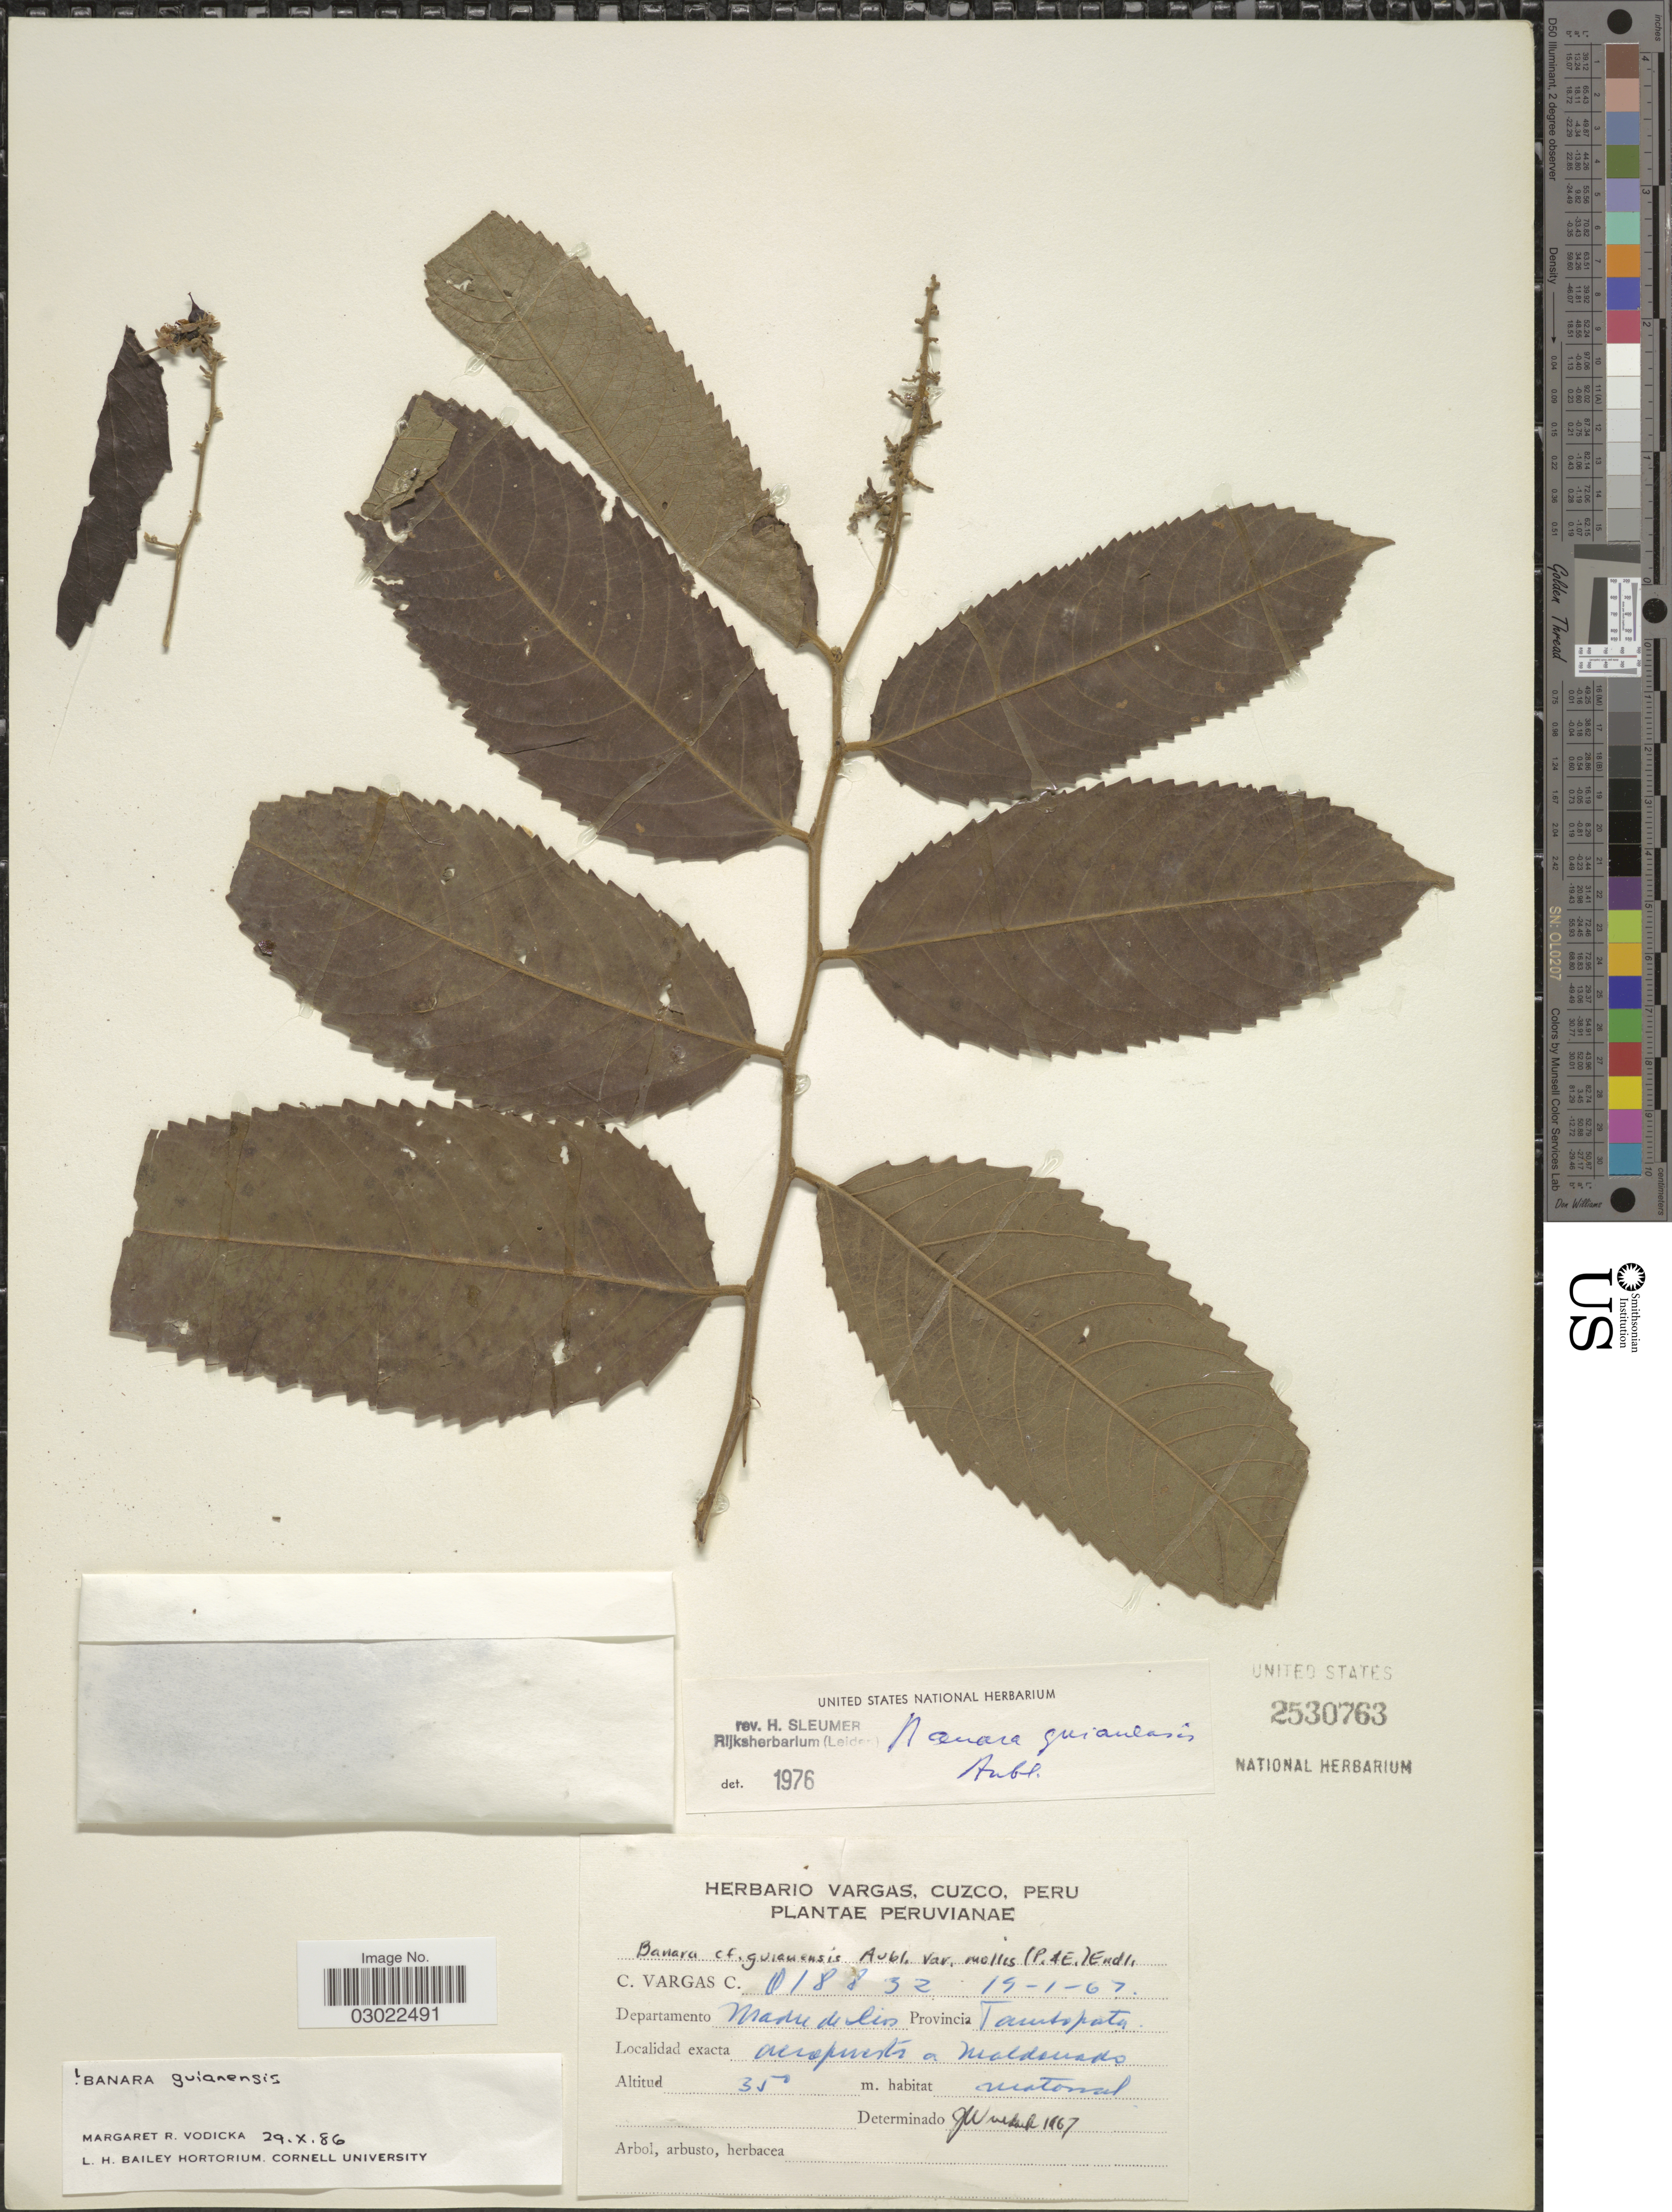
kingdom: Plantae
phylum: Tracheophyta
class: Magnoliopsida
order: Malpighiales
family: Salicaceae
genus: Banara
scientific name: Banara guianensis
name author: Aubl.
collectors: C. Vargas Calderón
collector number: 018832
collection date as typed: Transcribed d/m/y: 19/1/67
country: Peru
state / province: Madre de Dios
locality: Departamento Madre de Dios. Provincia Tambopata, aeropuerta a Maldonado.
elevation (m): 350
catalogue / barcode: US 2530763